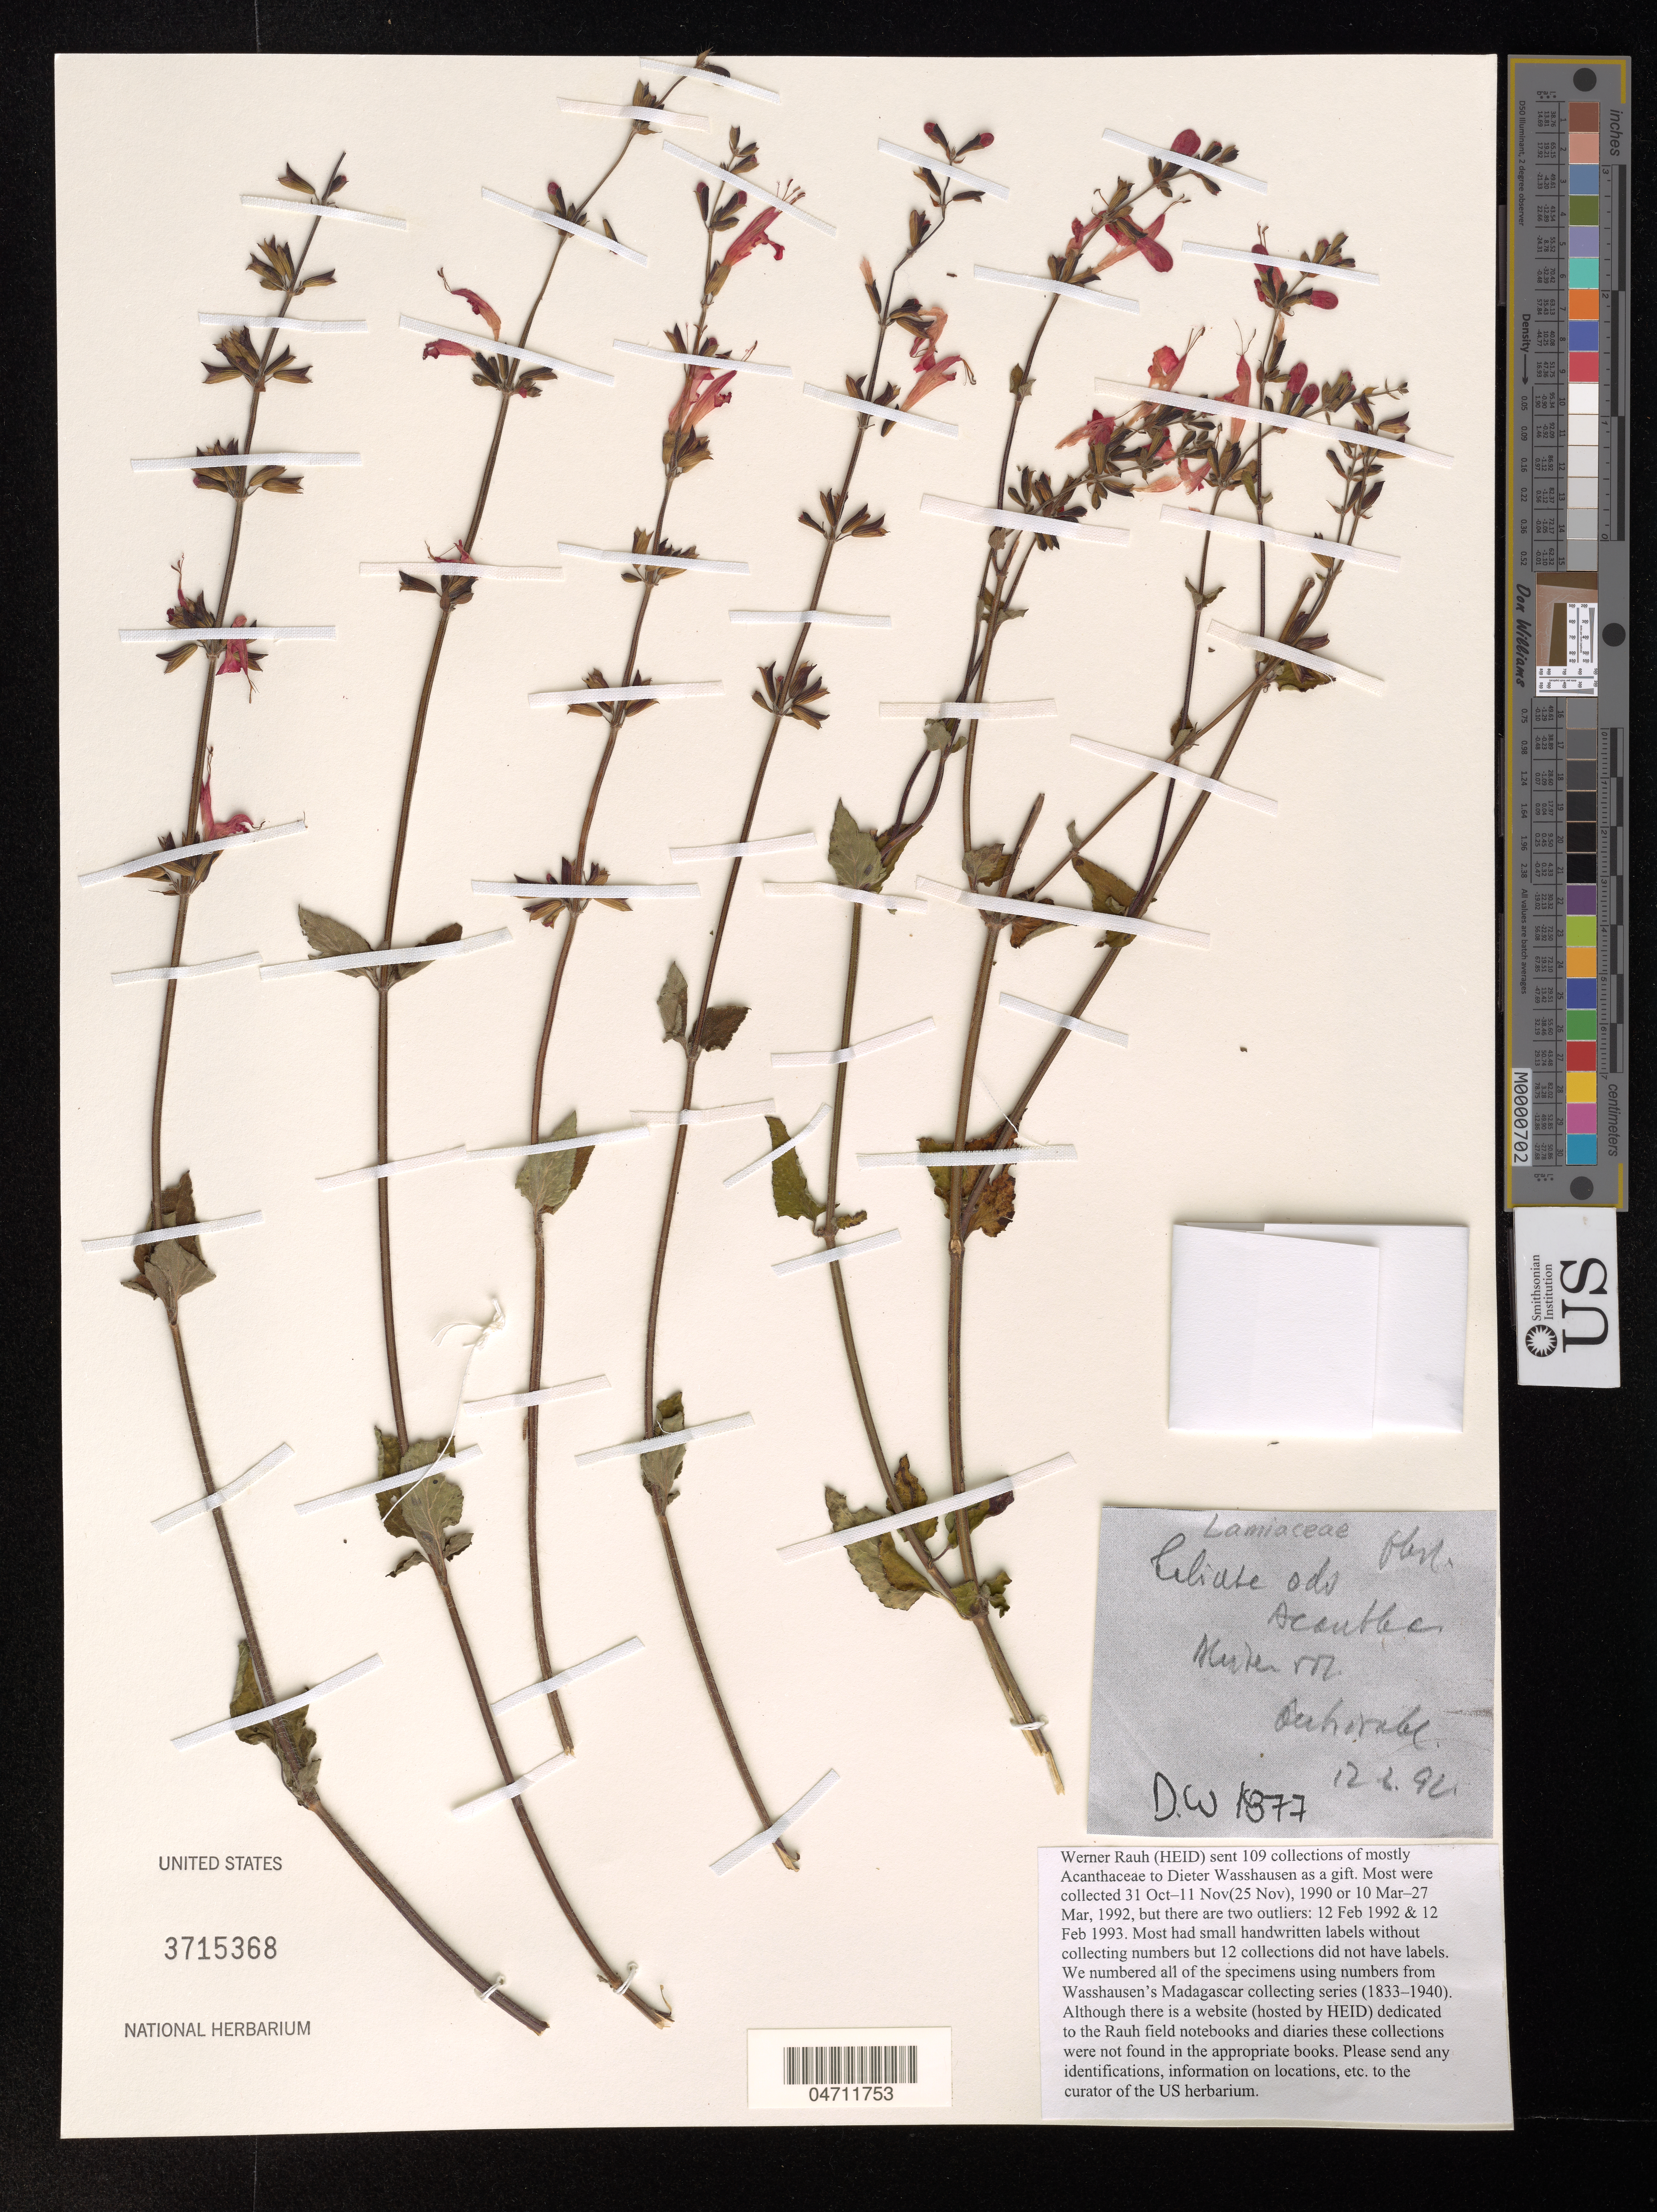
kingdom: Plantae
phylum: Tracheophyta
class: Magnoliopsida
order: Lamiales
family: Lamiaceae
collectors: W. Rauh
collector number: DW 1877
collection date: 1992-03-12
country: Madagascar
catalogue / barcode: US 3715368